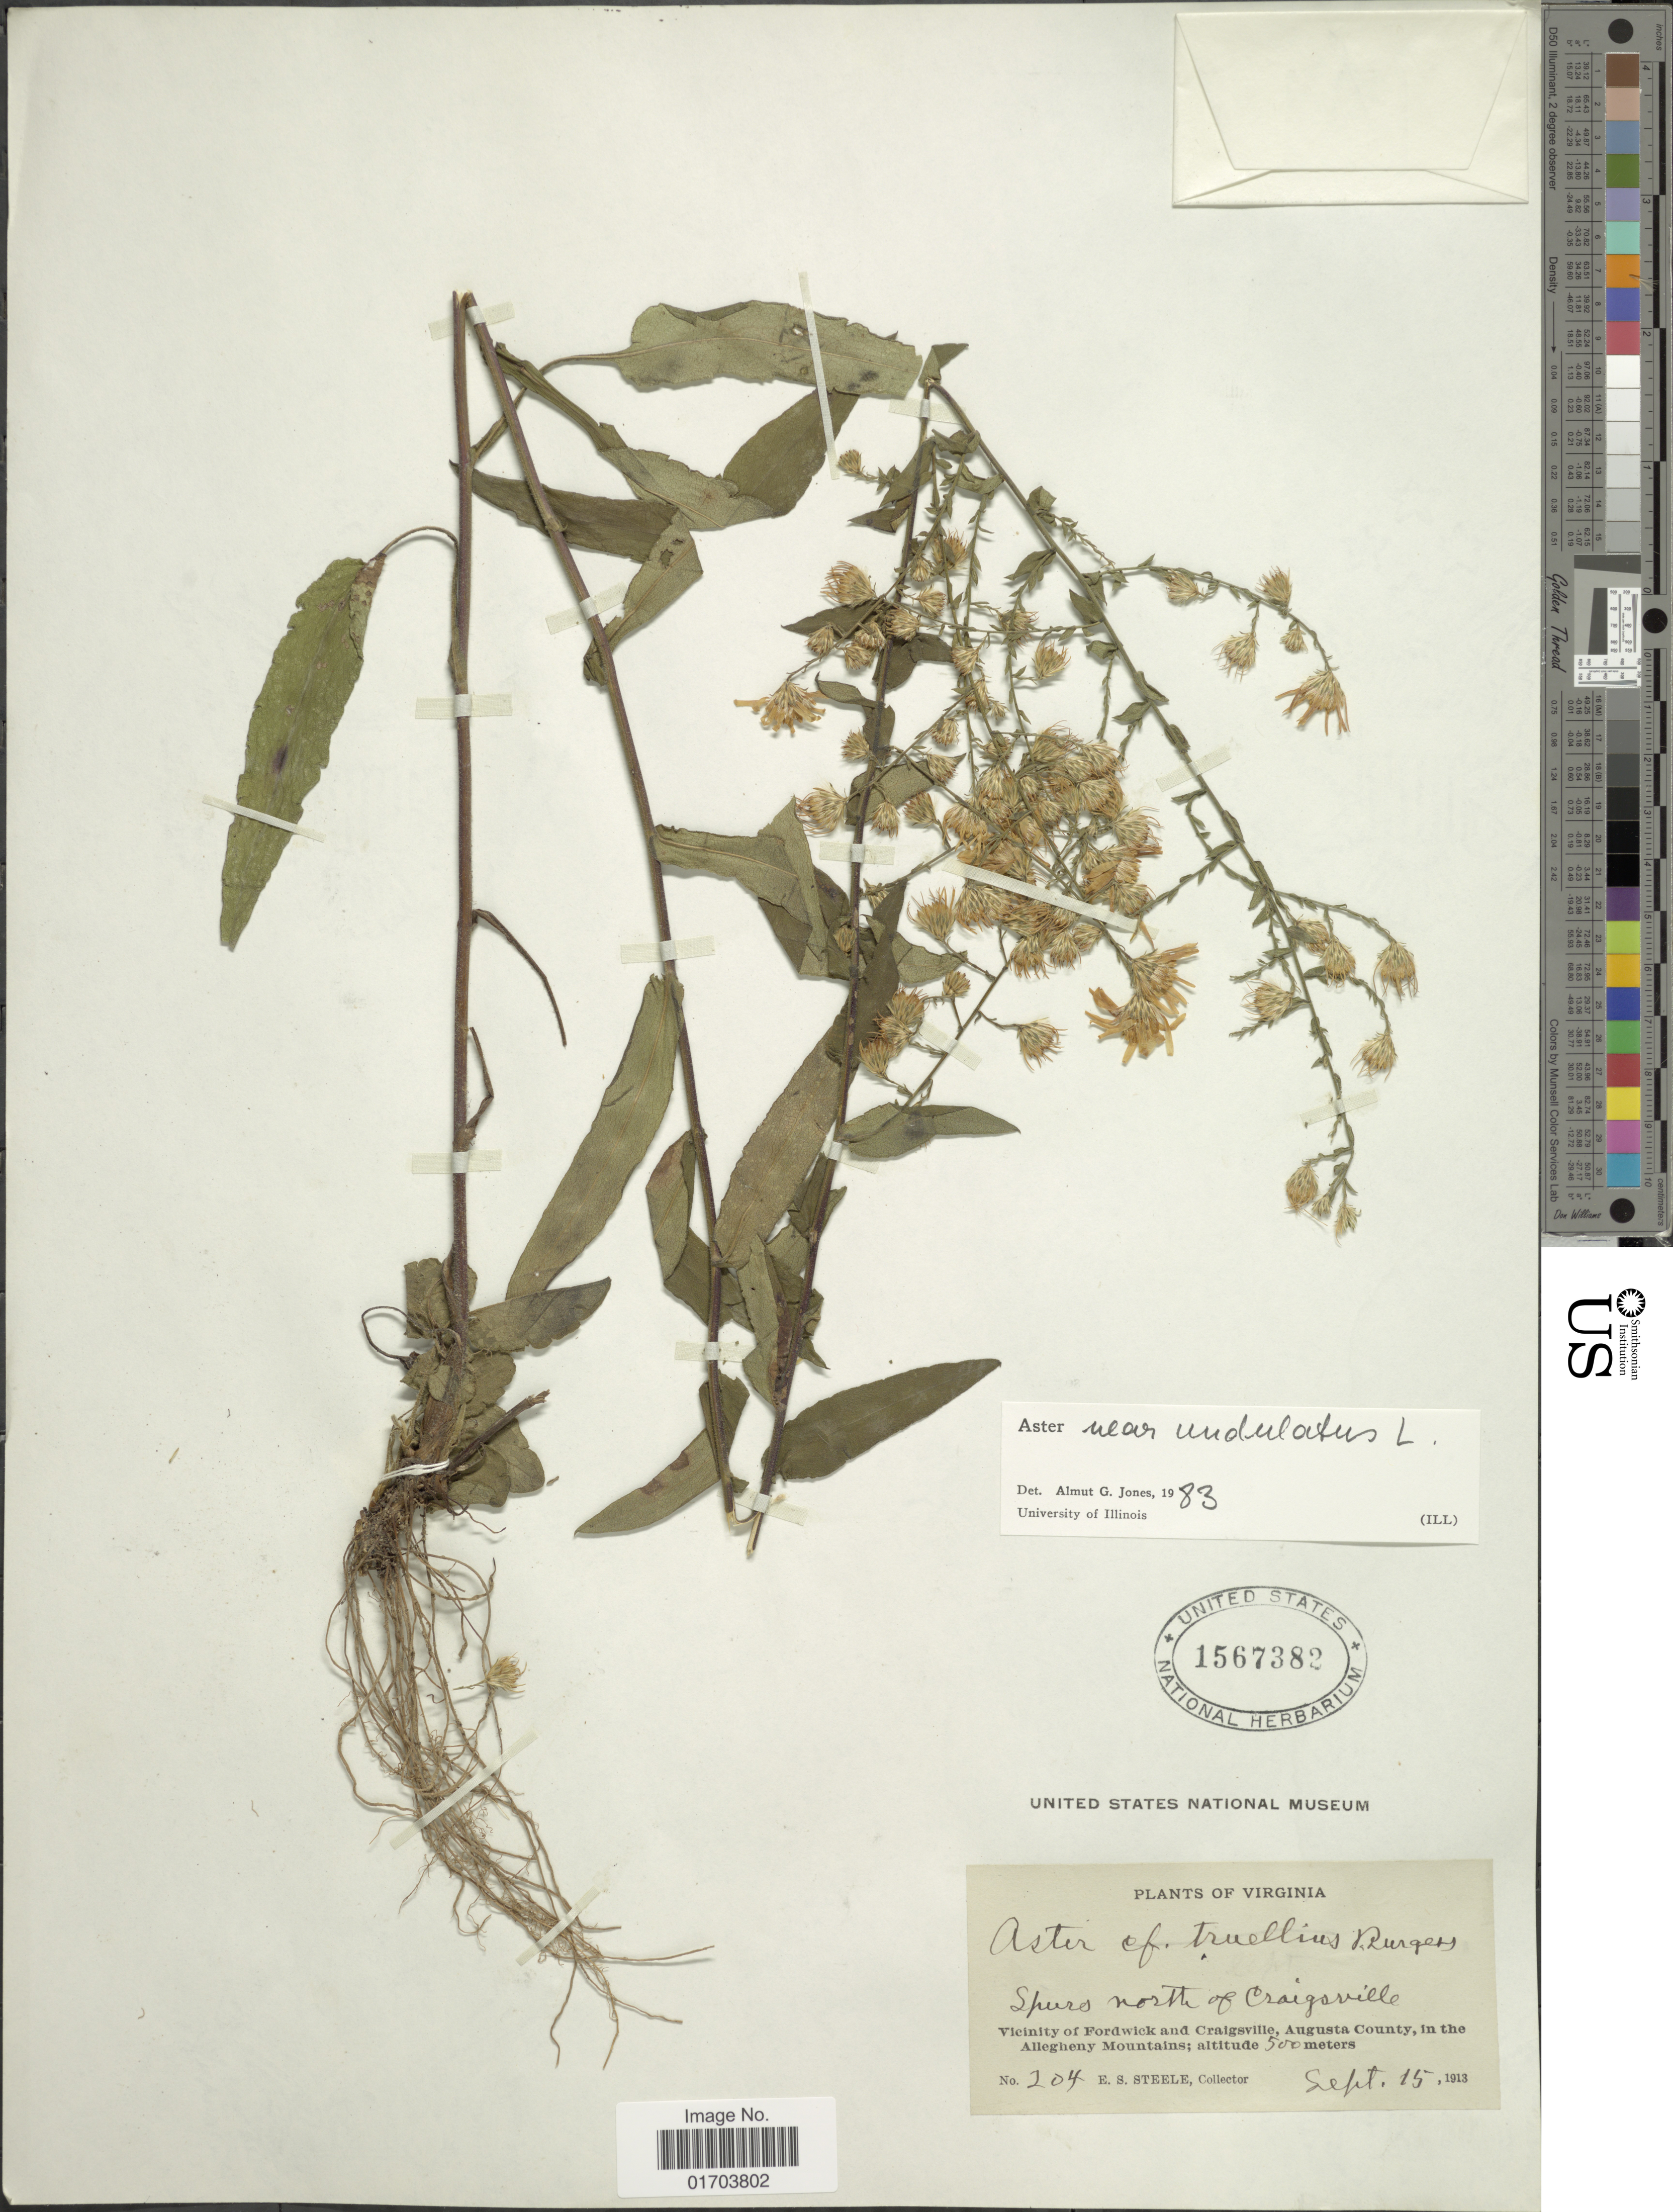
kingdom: Plantae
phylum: Tracheophyta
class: Magnoliopsida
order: Asterales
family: Asteraceae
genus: Symphyotrichum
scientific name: Symphyotrichum undulatum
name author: (L.) G.L. Nesom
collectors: E. Steele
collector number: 204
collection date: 1913-09-15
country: United States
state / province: Virginia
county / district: Augusta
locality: Spurs north of Craigsville, vicinity of fordwick and Craigsville, Augusta County, in the Allegheny Mountains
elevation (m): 500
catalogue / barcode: US 1567382